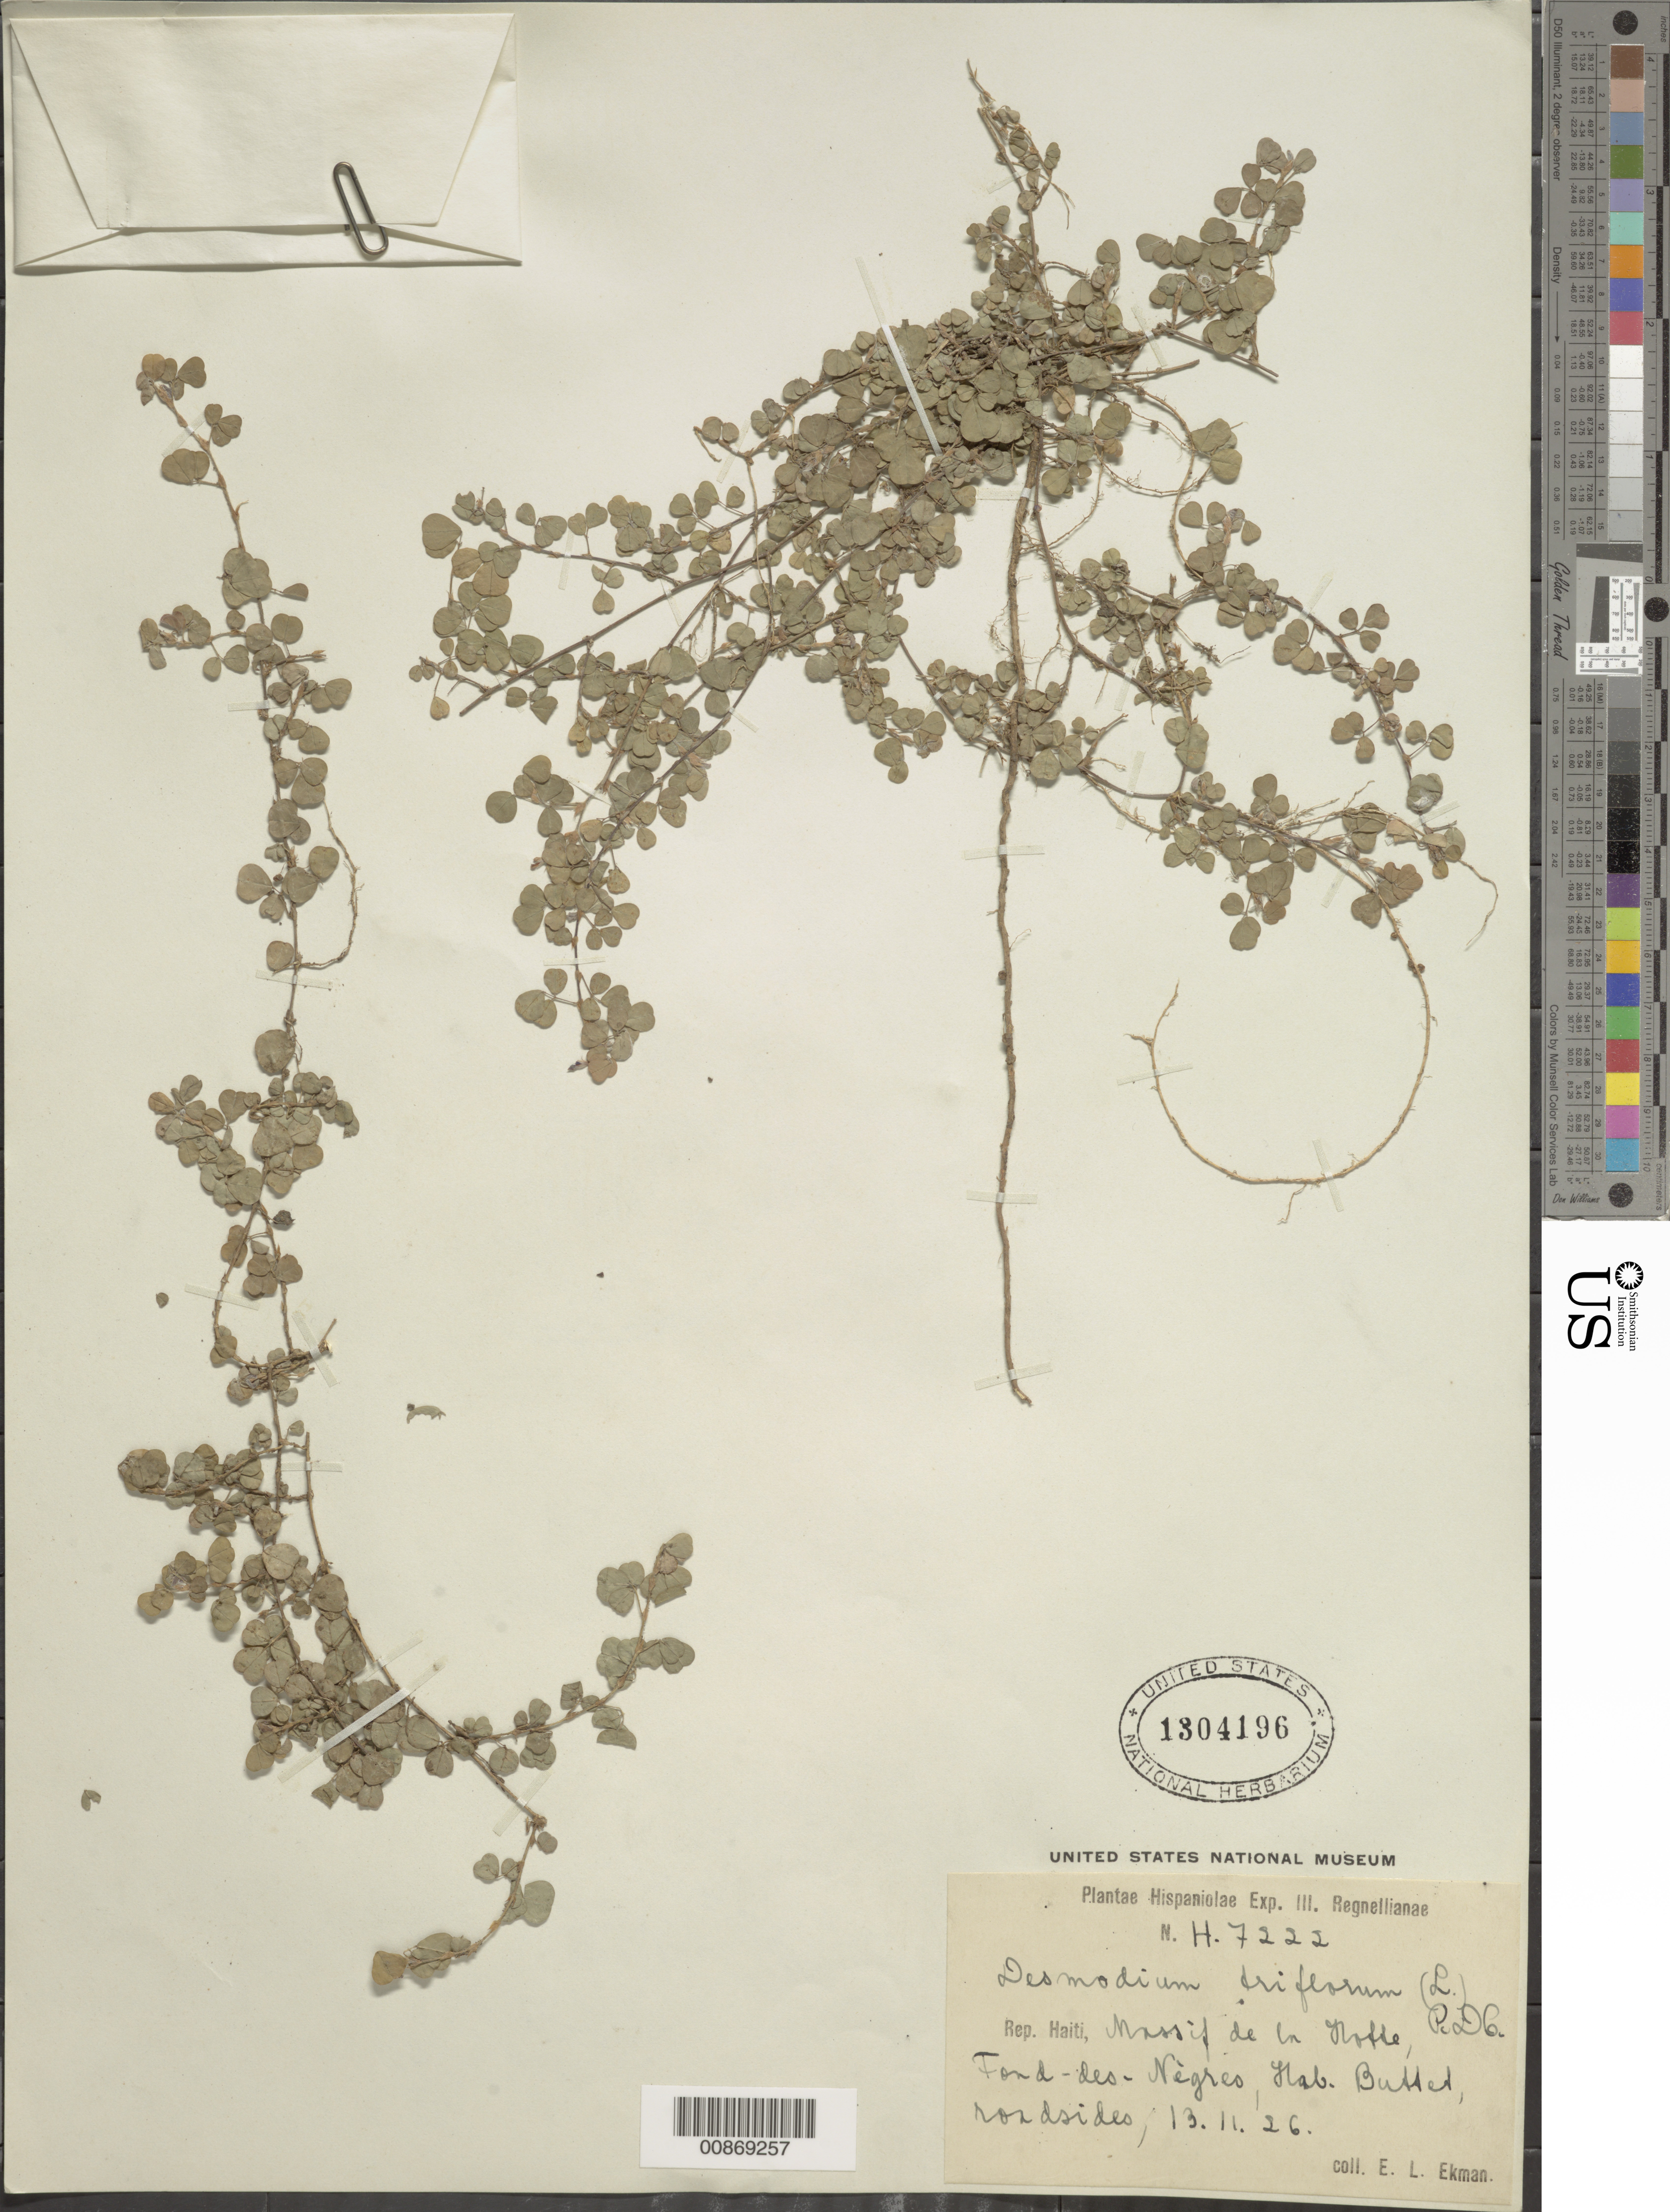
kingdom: Plantae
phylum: Tracheophyta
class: Magnoliopsida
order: Fabales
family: Fabaceae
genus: Grona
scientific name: Grona triflora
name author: (L.) H. Ohashi & K. Ohashi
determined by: Strong, Mark T., (BOT), Smithsonian Institution - National Museum of Natural History (UNITED STATES)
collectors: E. L. Ekman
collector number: H 7222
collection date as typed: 13 Nov 1926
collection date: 1926-11-13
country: Haiti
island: Hispaniola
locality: Massif de la Hotte, Fond-des-Nègres, Hab. Buttet.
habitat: Roadsides.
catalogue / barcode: US 1304196